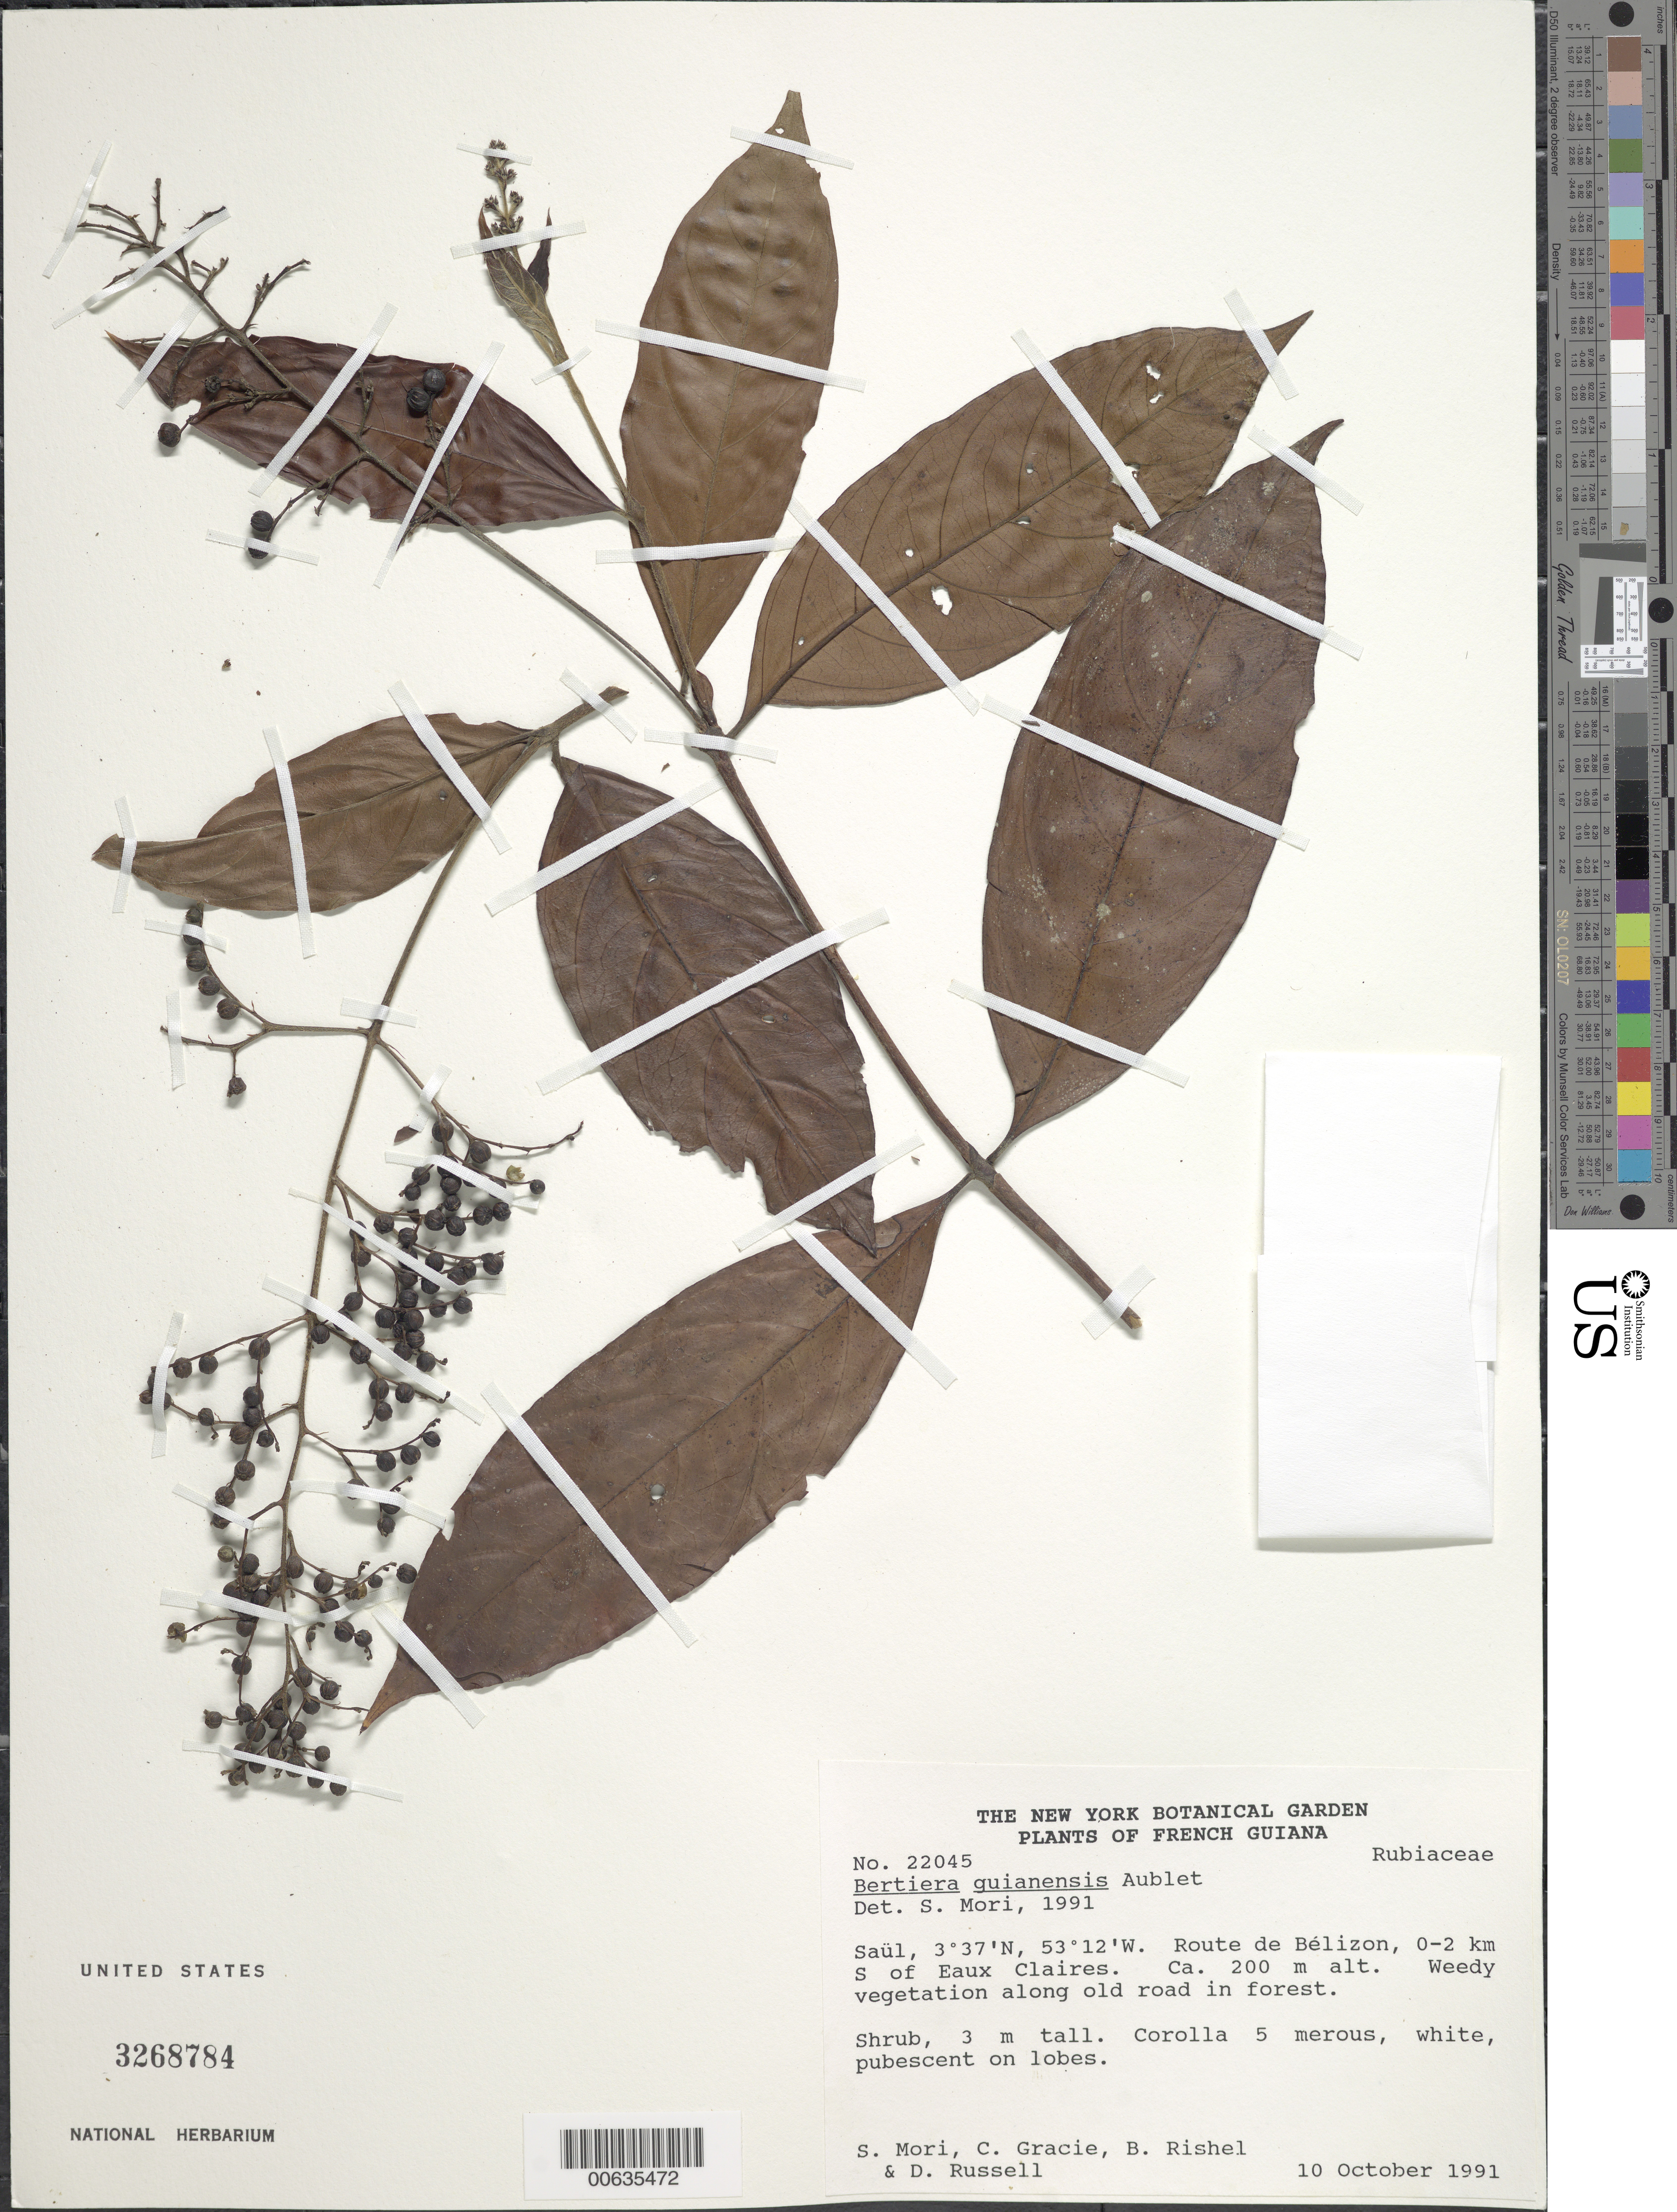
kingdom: Plantae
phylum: Tracheophyta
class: Magnoliopsida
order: Gentianales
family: Rubiaceae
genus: Bertiera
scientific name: Bertiera guianensis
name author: Aubl.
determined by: Mori, Scott A.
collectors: S. Mori, C. A. Gracie, J. Lazzaroni, B. Rishel, D. Russell & F. Wright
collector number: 22045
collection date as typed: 10-Oct-91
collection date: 1991-10-10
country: French Guiana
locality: Saül, Route de Bélizon, 0-2 km south of Eaux Claires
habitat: Weedy vegetation along old road in forest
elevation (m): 200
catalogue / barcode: US 3268784